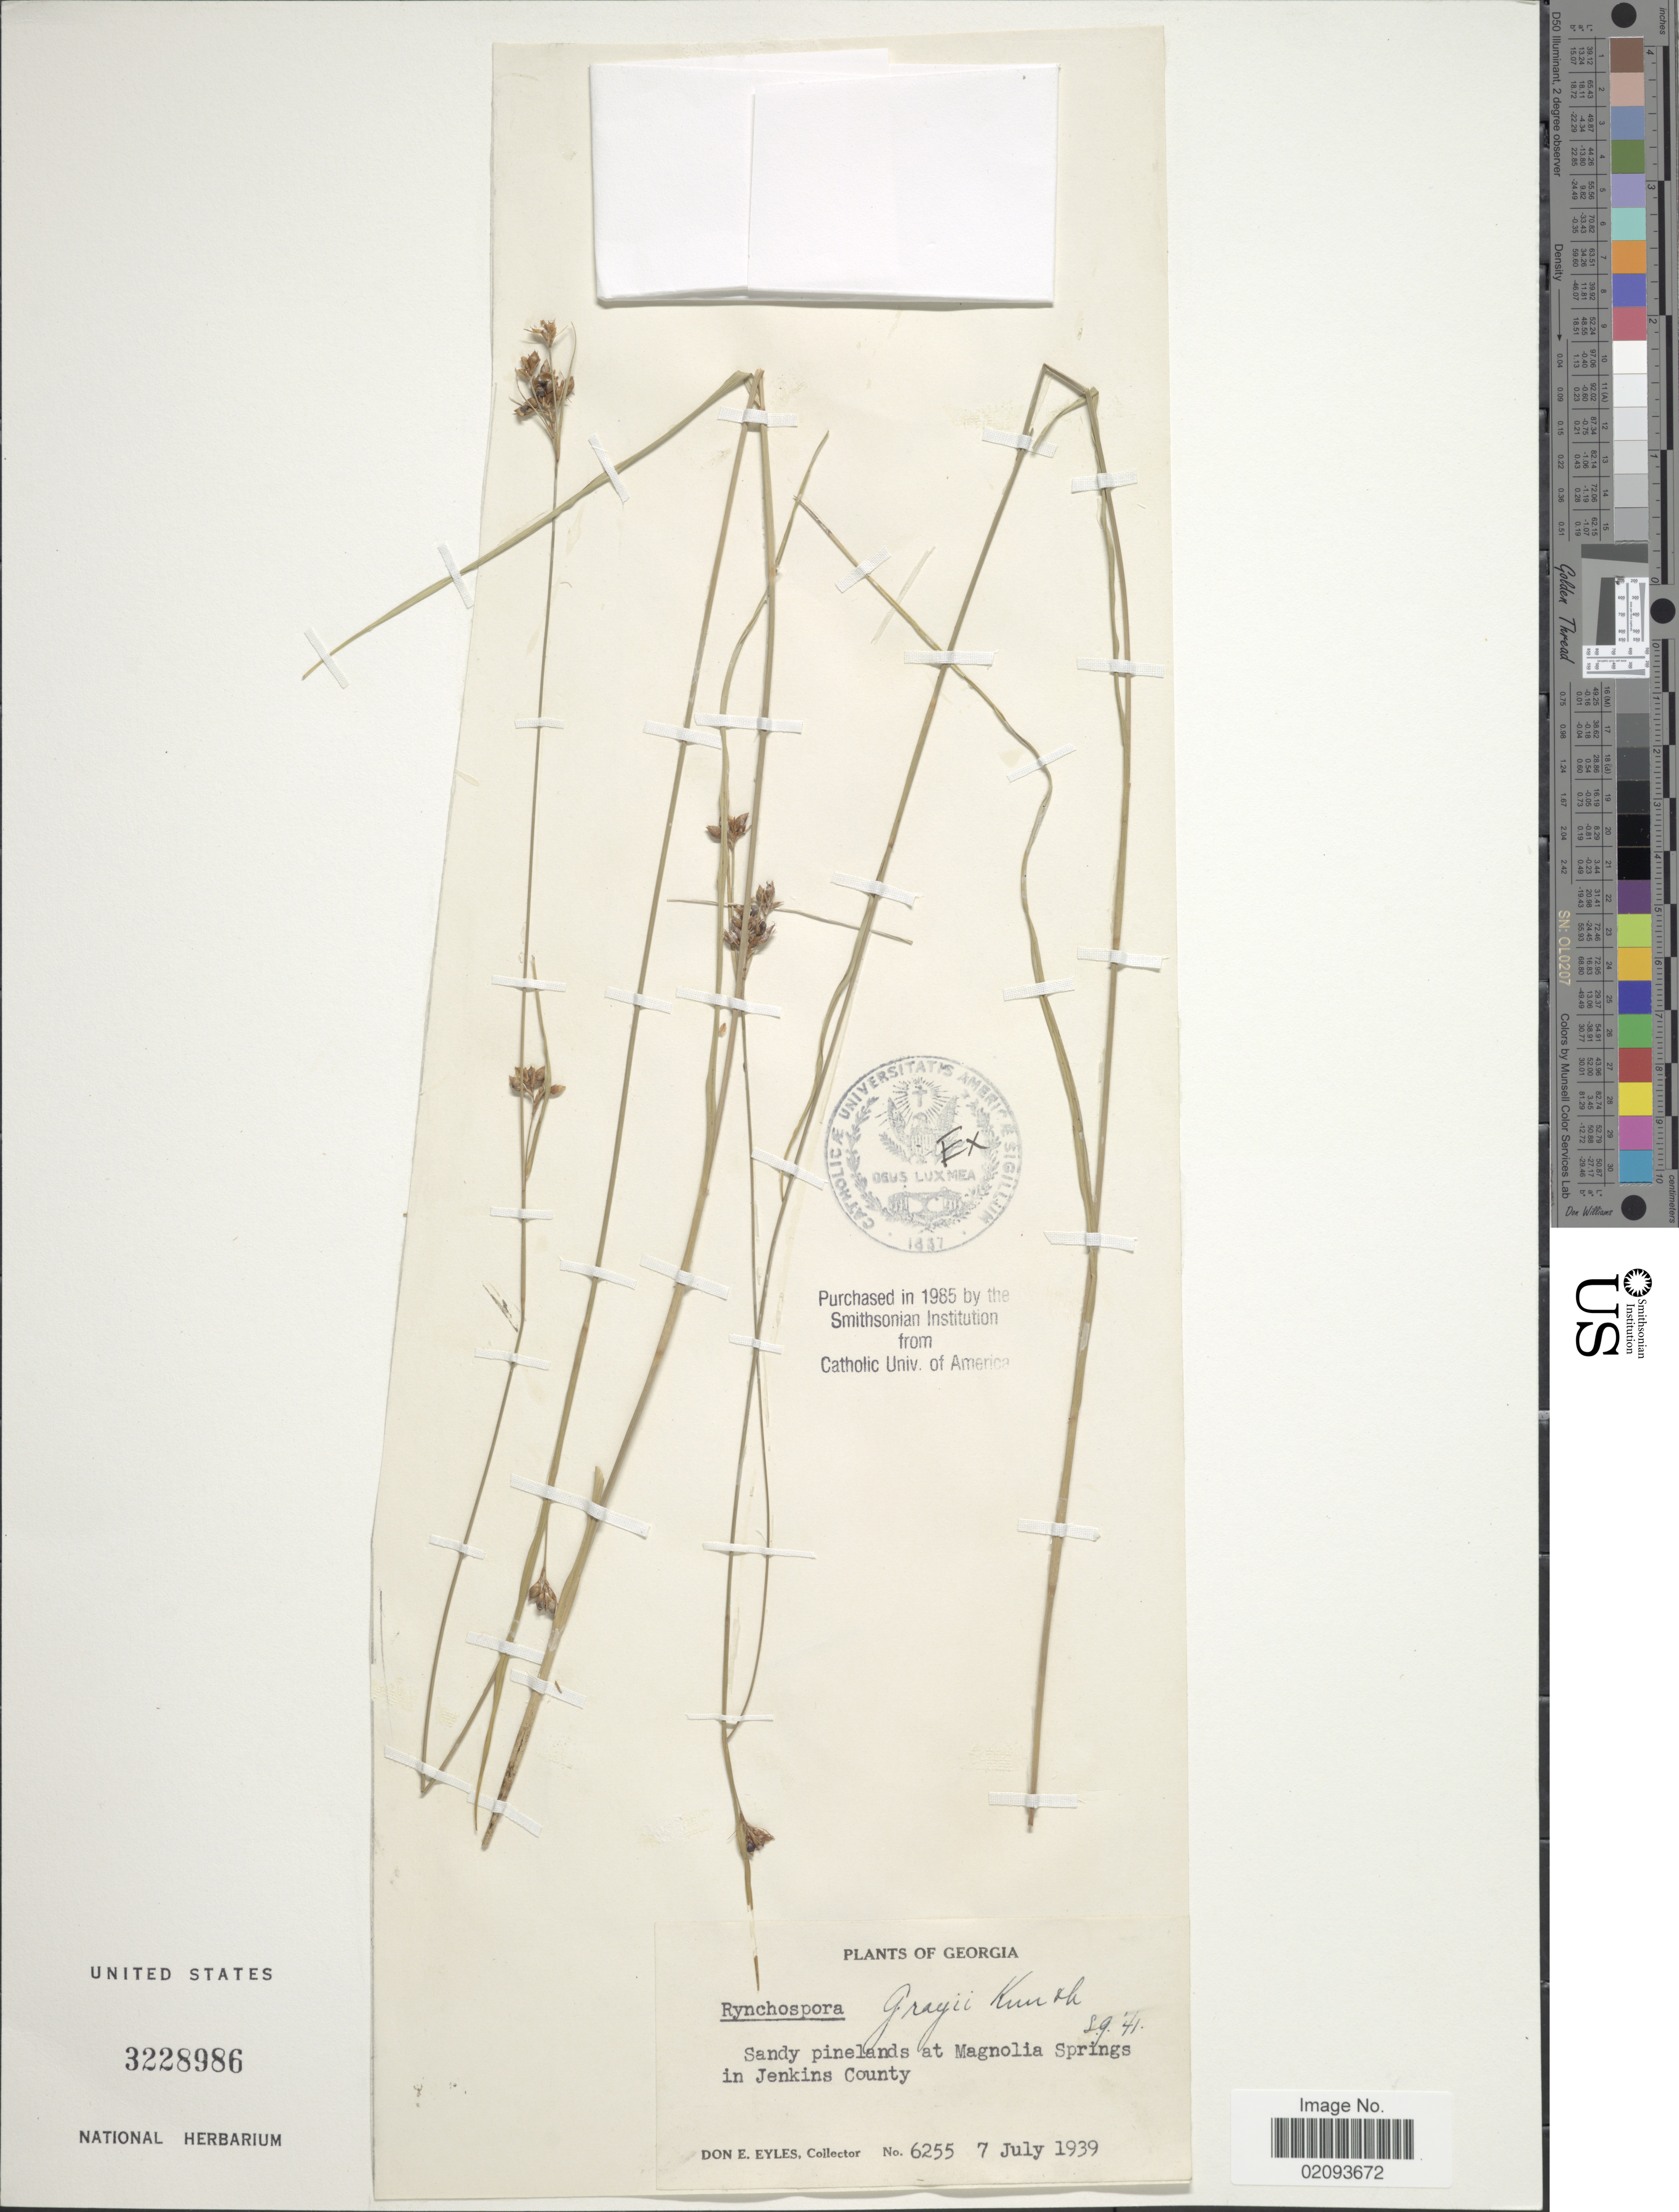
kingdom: Plantae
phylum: Tracheophyta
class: Liliopsida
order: Poales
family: Cyperaceae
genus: Rhynchospora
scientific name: Rhynchospora grayi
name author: Kunth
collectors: D. Eyles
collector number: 6255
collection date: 1939-07-07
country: United States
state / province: Georgia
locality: Sandy pinelands at Magnolia Springs in Jenkins County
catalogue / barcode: US 3228986